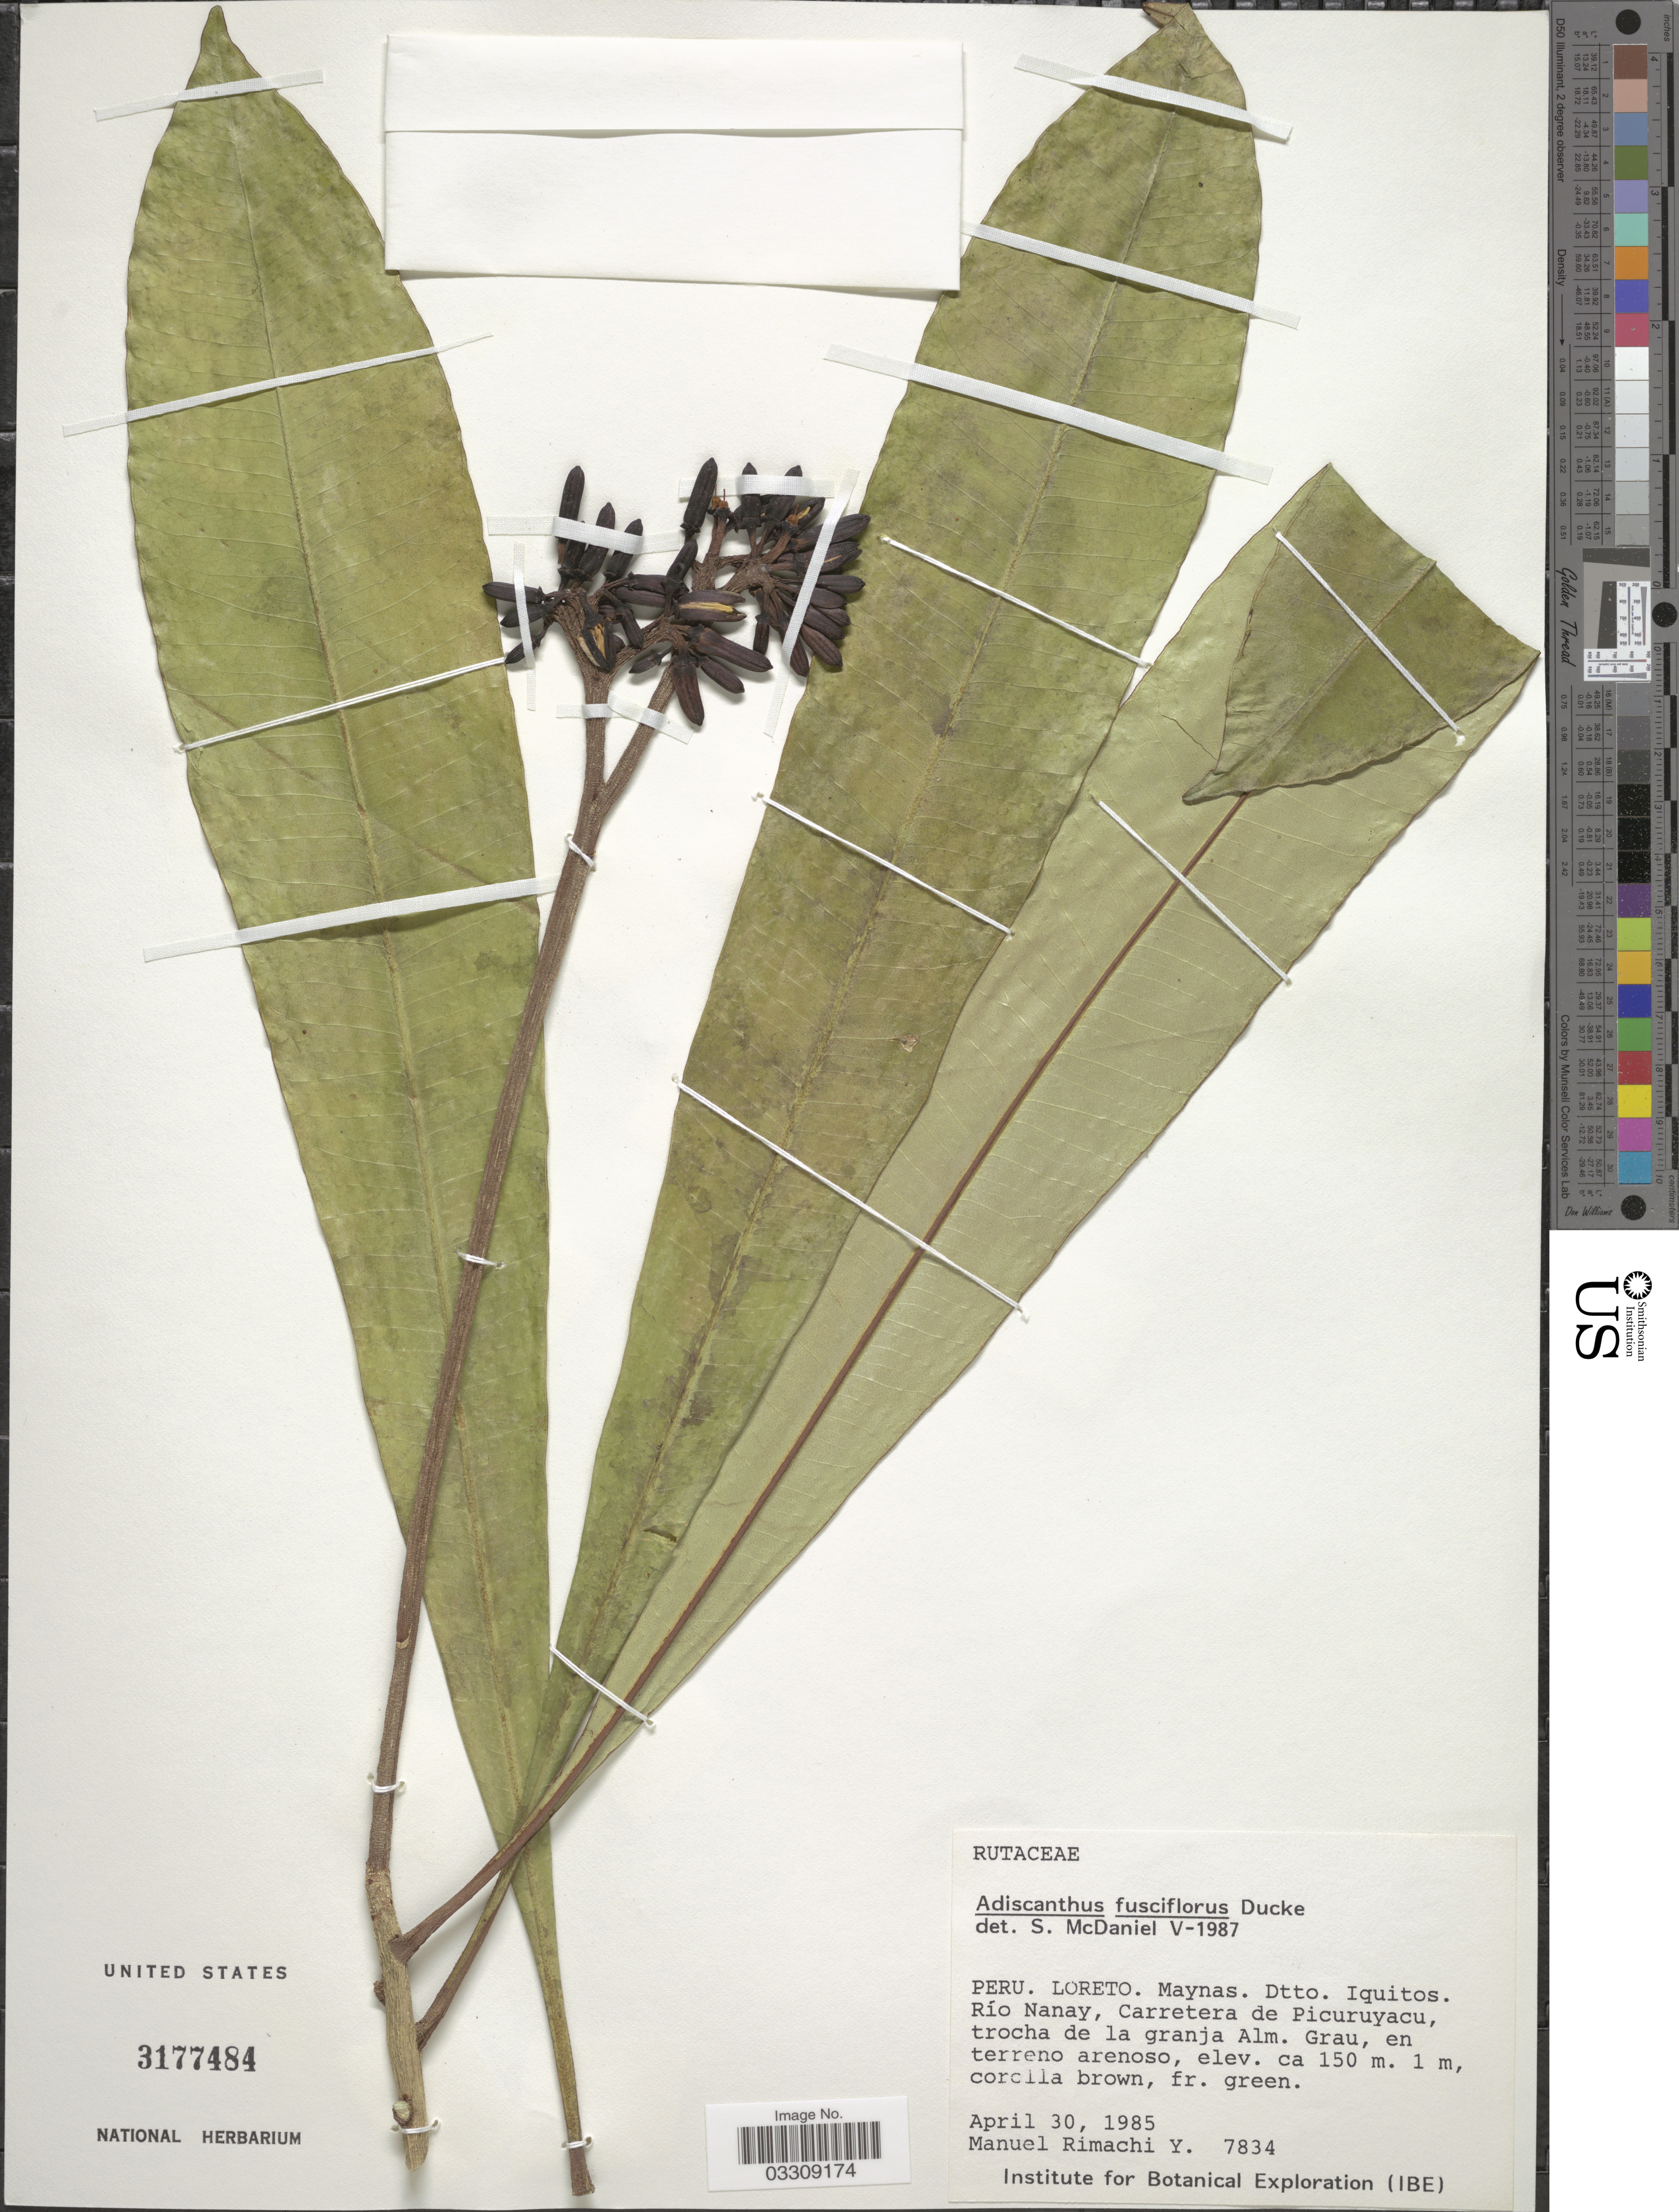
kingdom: Plantae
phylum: Tracheophyta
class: Magnoliopsida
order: Sapindales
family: Rutaceae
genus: Adiscanthus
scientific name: Adiscanthus fusciflorus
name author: Ducke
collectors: M. Rimachi Y.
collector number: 7834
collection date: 1985-04-30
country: Peru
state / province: Loreto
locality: Maynas. Dtto. Iquitos. Río Nanay, Carretera de Picuruyacu, trocha de la granja Alm. Grau, en terreno arenoso.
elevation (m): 150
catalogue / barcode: US 3177484